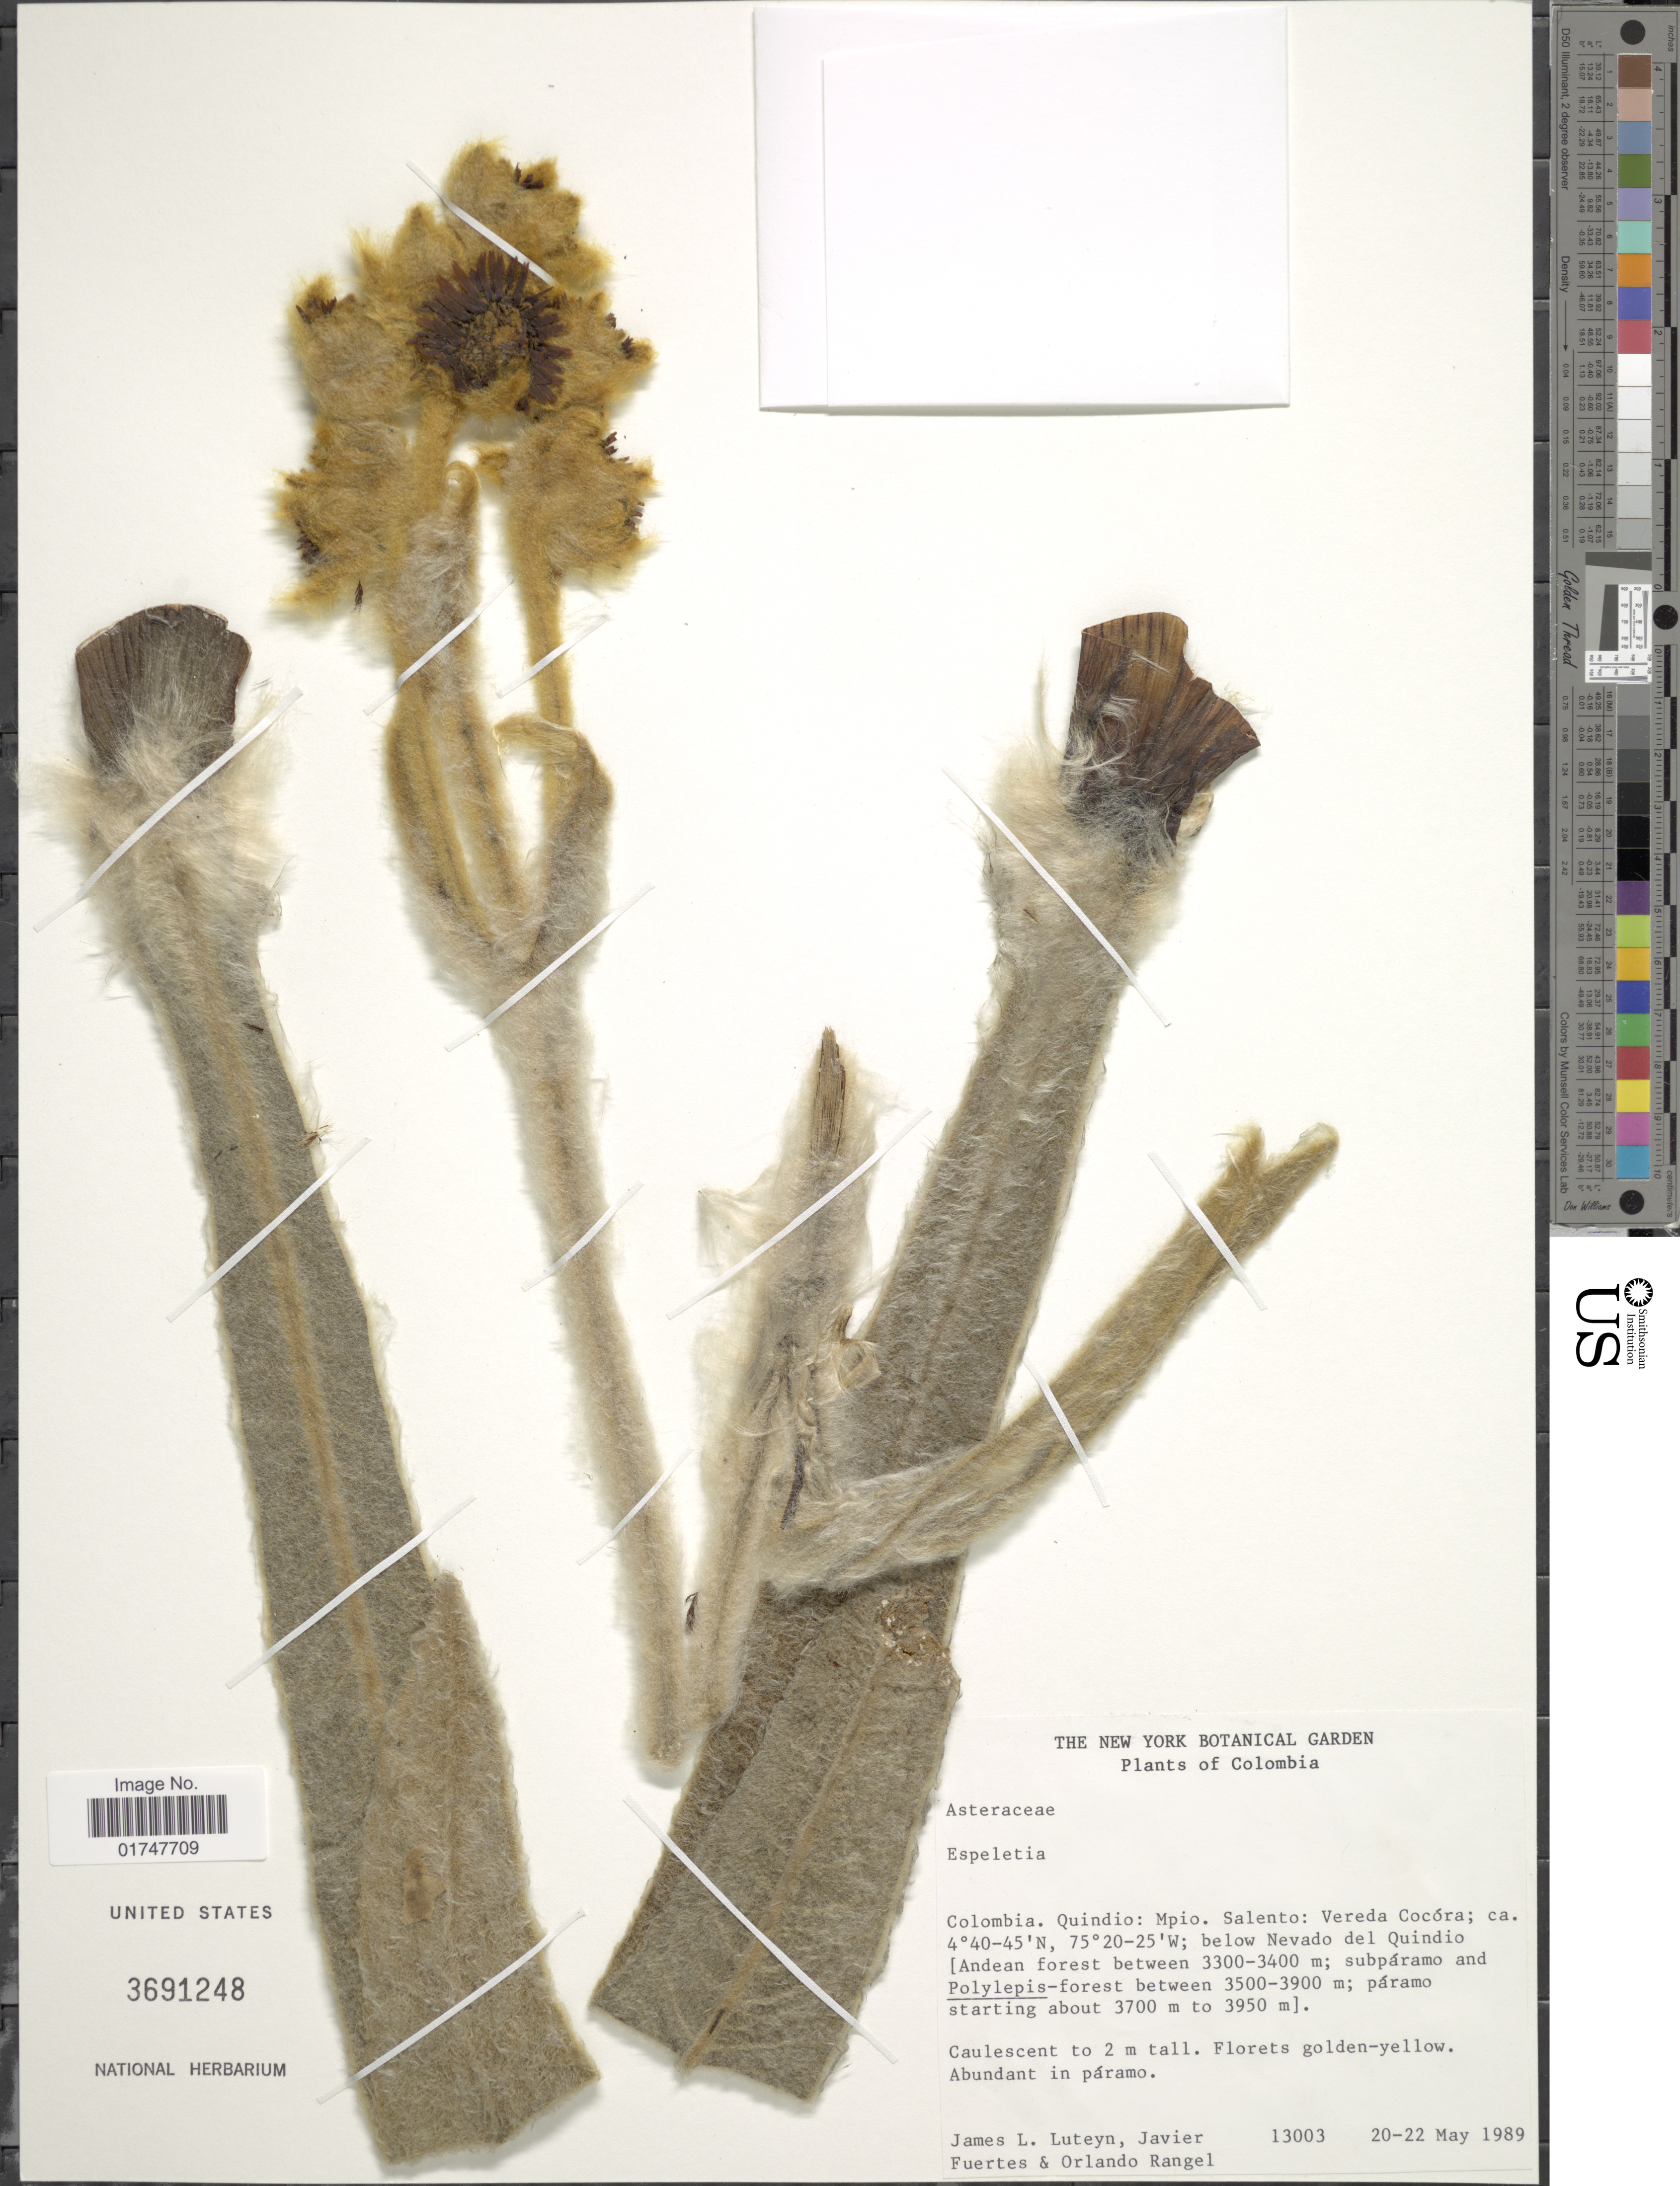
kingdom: Plantae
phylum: Tracheophyta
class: Magnoliopsida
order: Asterales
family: Asteraceae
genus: Espeletia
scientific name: Espeletia sp.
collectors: J. L. Luteyn, J. Fuertes & O. Rangel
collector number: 13003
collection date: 1989-05-20/1989-05-22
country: Colombia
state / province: Quindío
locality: Mpio. Salento: Vereda Cocóra; below Nevado del Quindio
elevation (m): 3300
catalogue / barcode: US 3691248